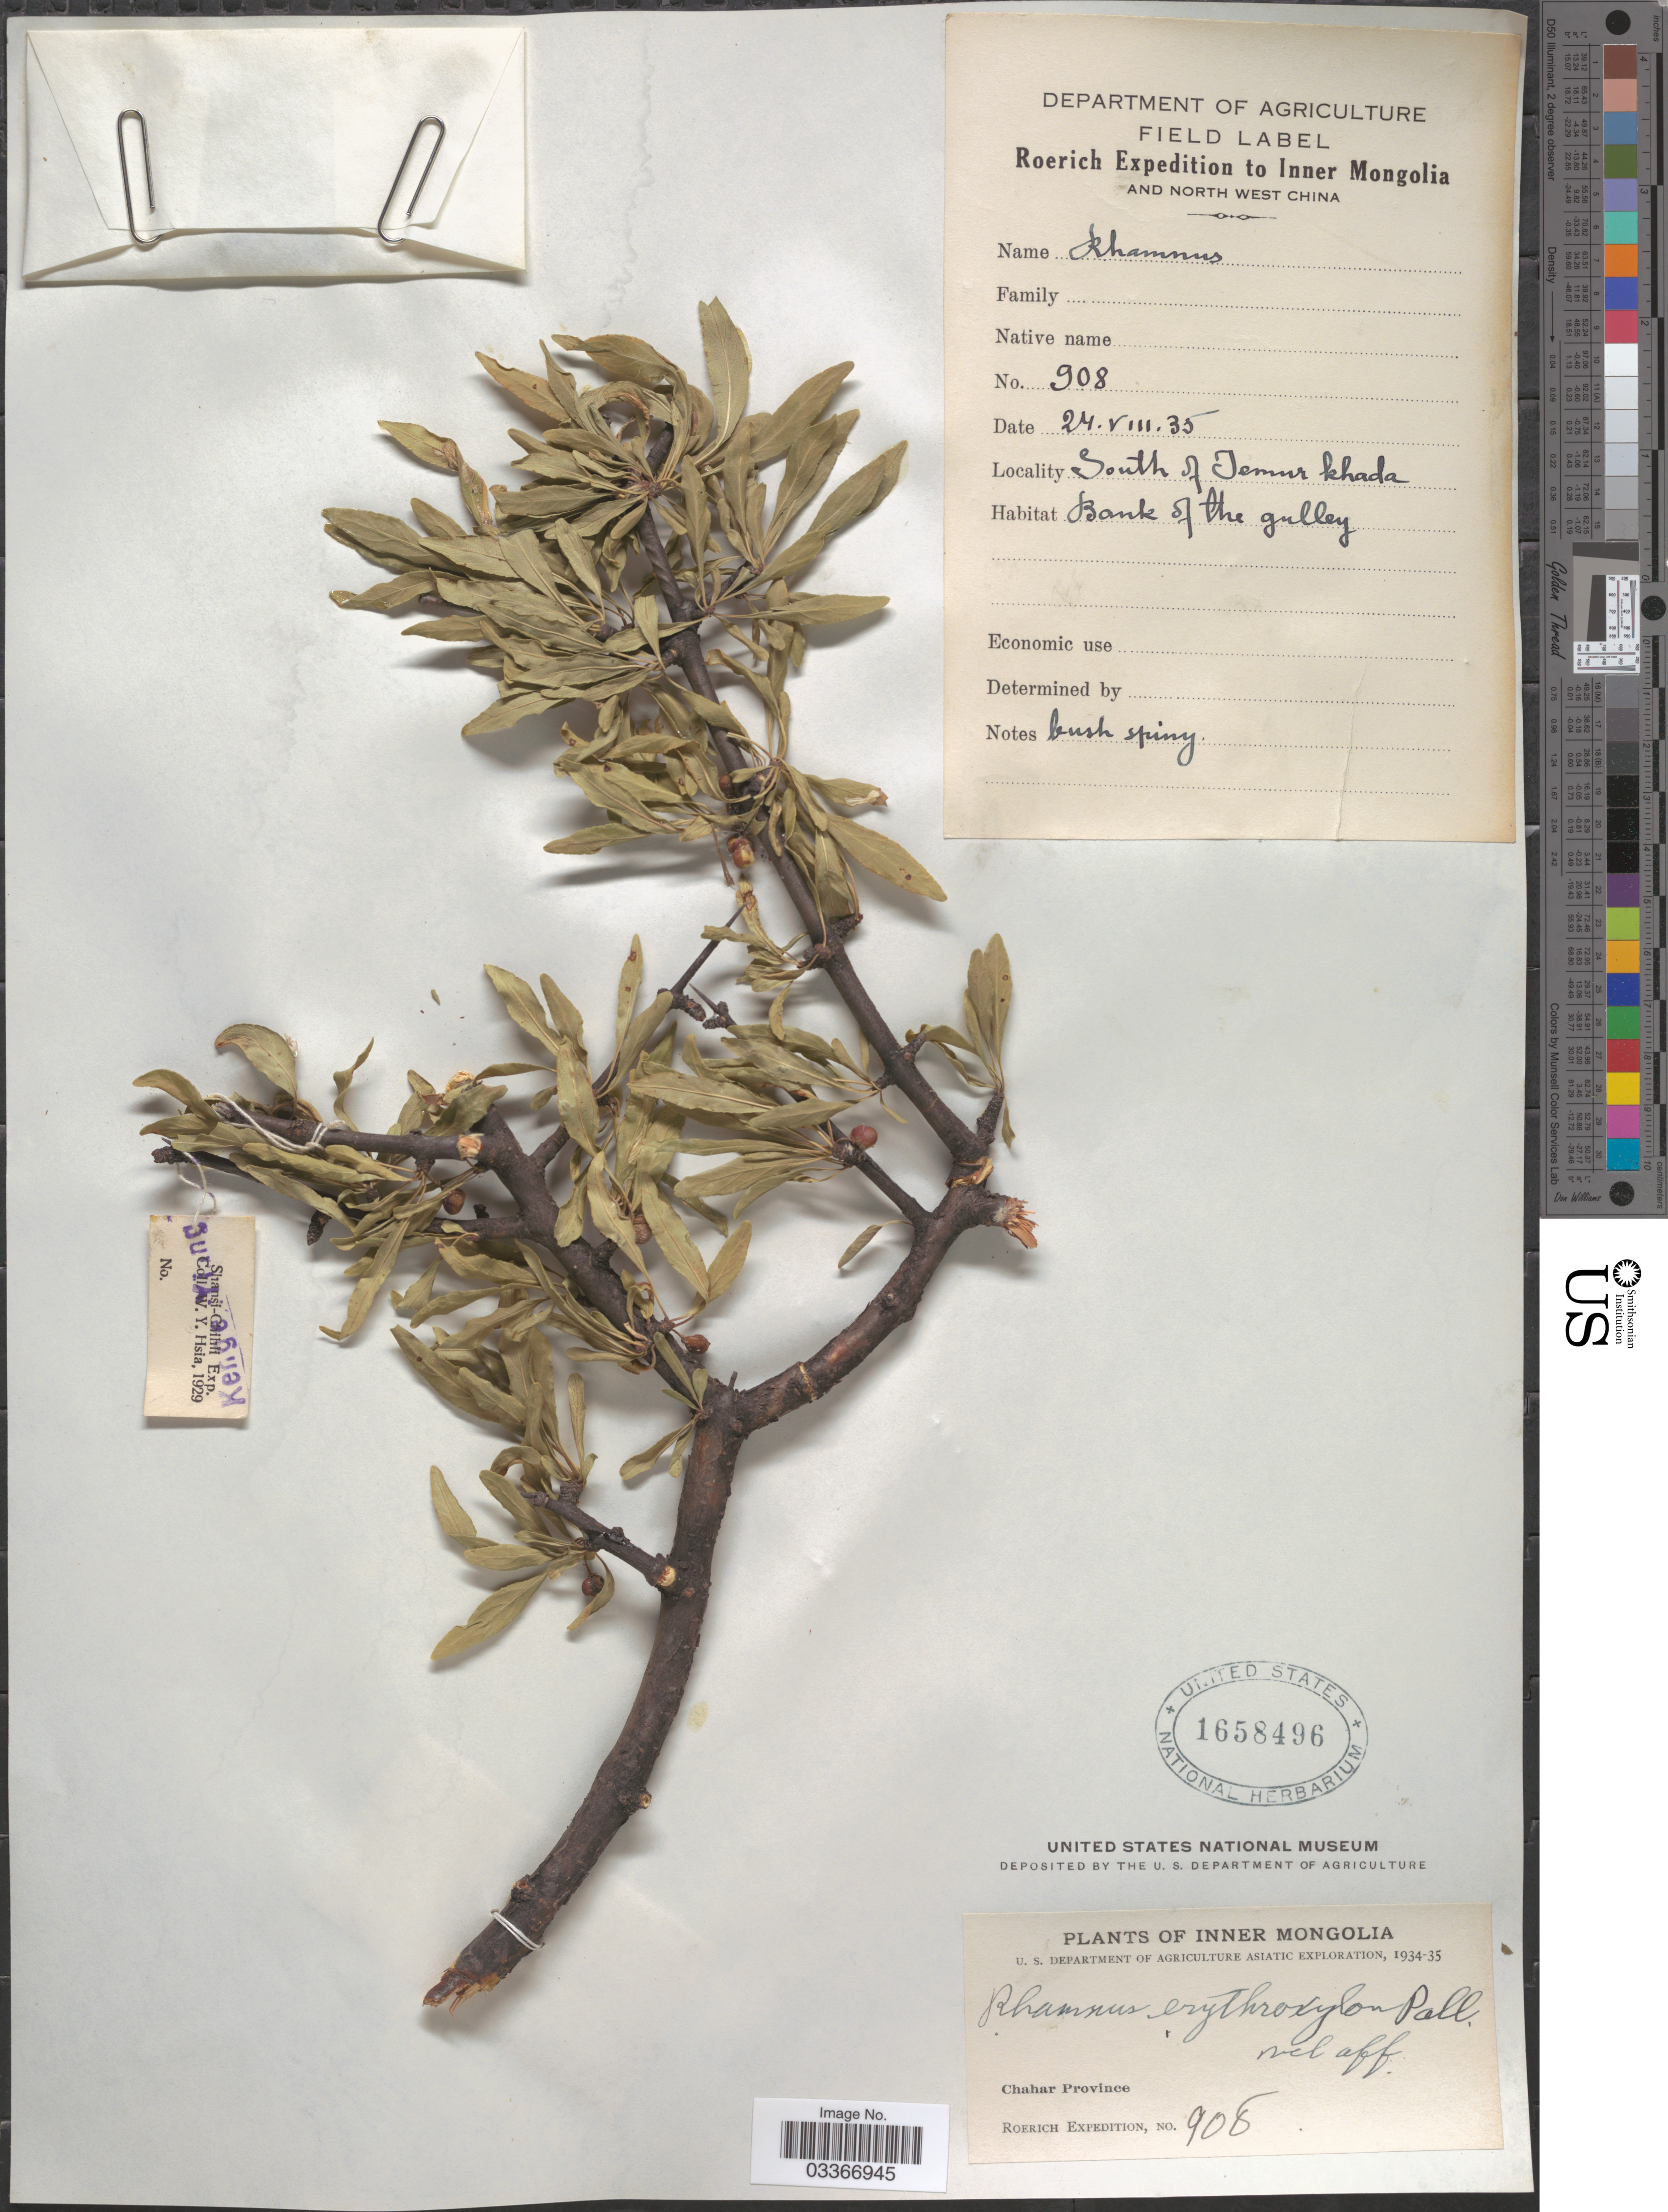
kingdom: Plantae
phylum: Tracheophyta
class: Magnoliopsida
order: Rosales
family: Rhamnaceae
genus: Rhamnus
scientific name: Rhamnus erythroxylon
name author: Pall.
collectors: Roerich Expedition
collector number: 908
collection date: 1935-08-24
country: China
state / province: Nei Monggol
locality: Inner Mongolia and North West China. South of Jemur khada. Bank of the gulley. Chahar Province.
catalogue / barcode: US 1658496